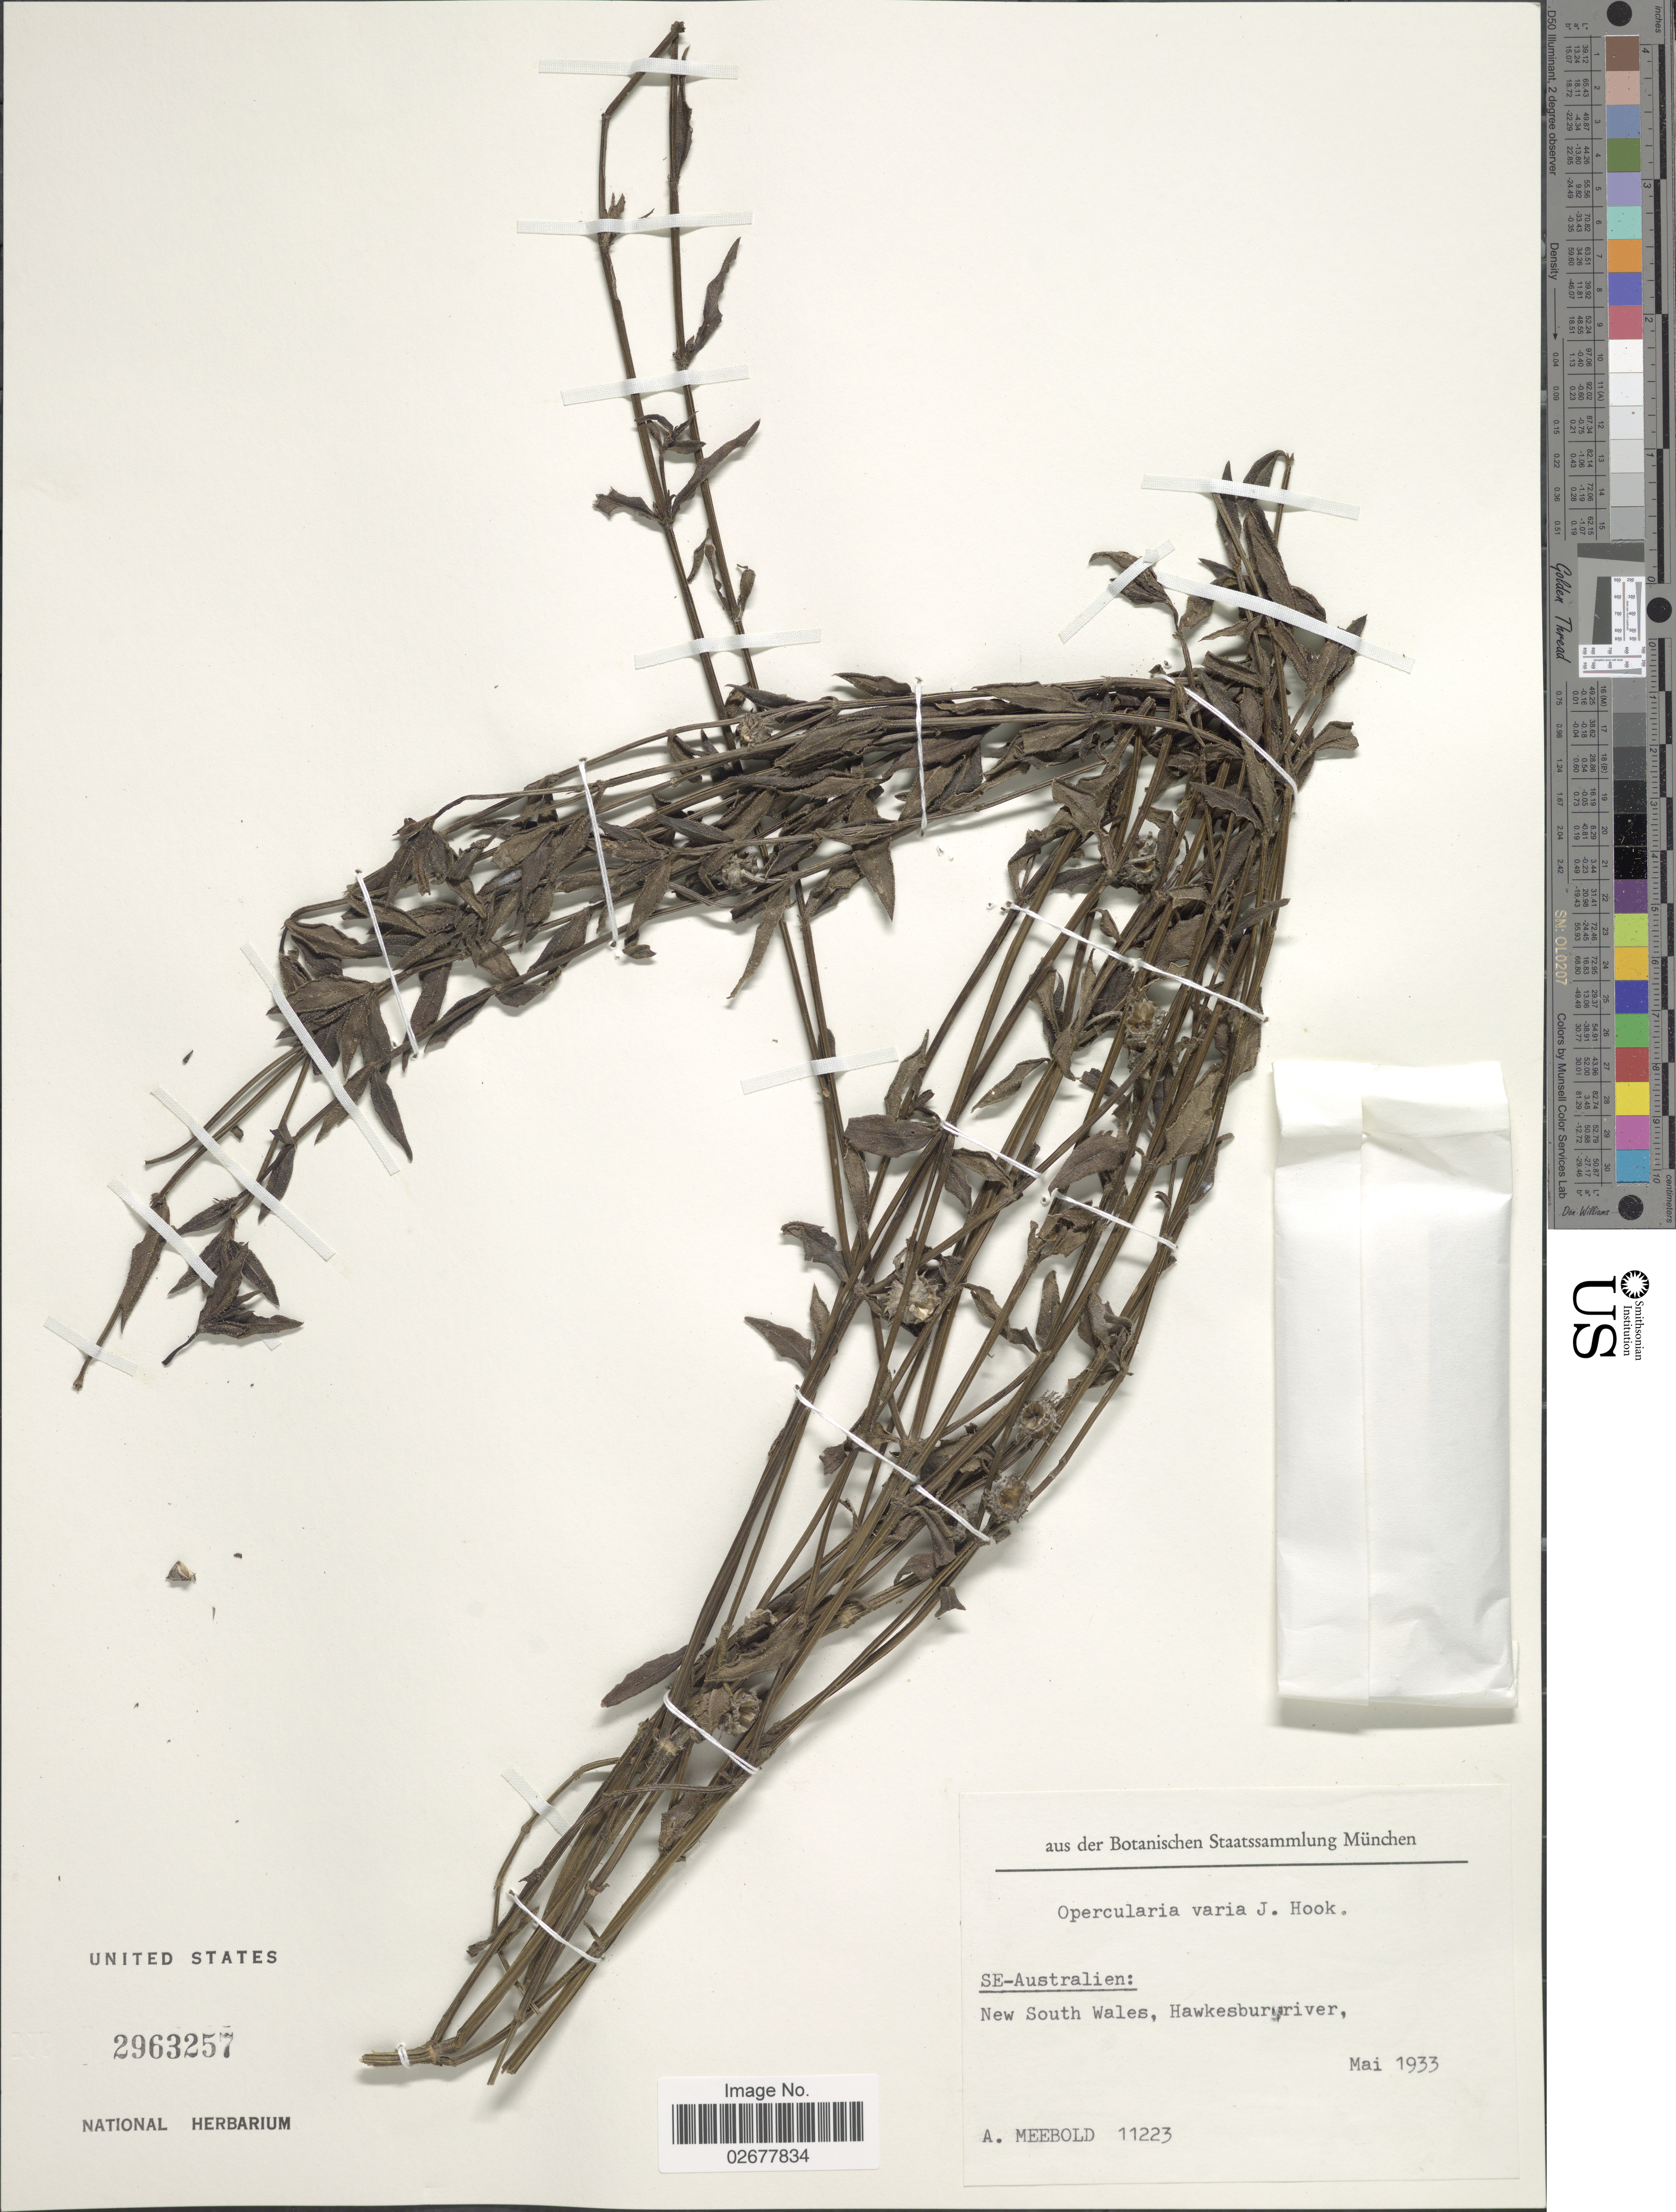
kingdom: Plantae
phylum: Tracheophyta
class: Magnoliopsida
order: Gentianales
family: Rubiaceae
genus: Opercularia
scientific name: Opercularia varia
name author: Hook. f.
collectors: A. Meebold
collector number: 11223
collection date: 1933-05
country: Australia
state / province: New South Wales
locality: SE-Australien: Hawkesburyriver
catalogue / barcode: US 2963257